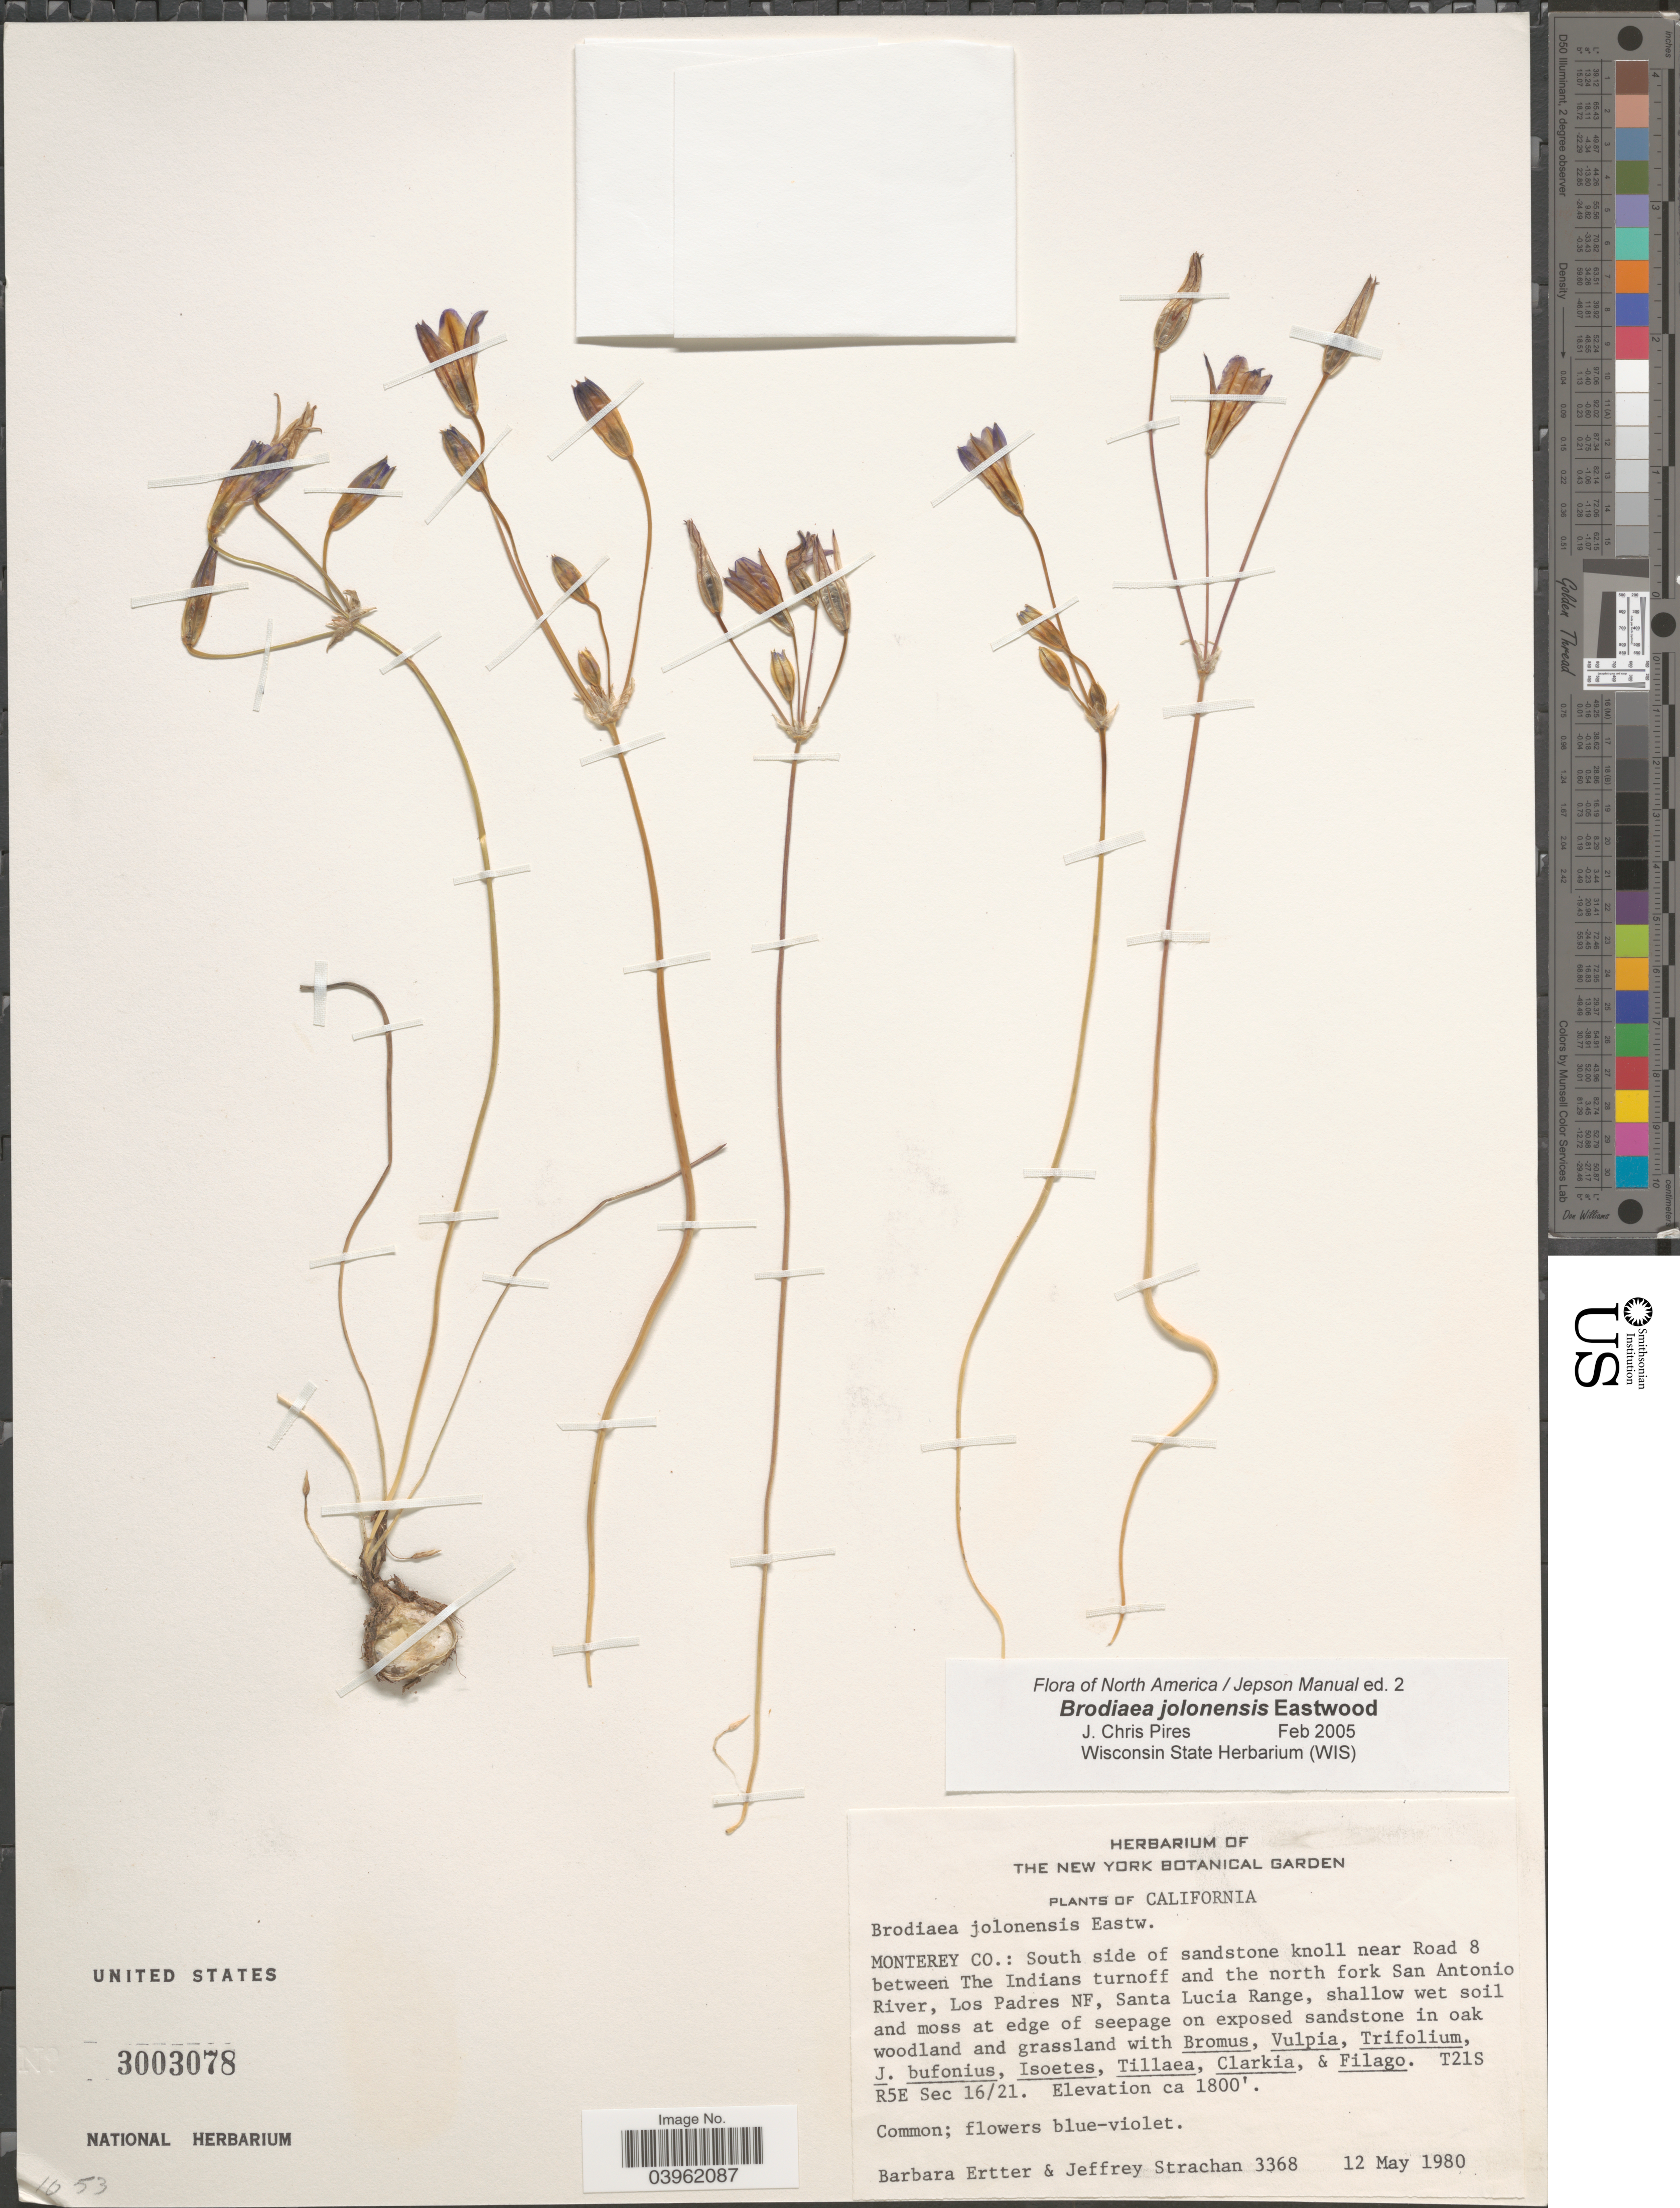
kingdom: Plantae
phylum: Tracheophyta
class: Liliopsida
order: Asparagales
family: Asparagaceae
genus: Brodiaea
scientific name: Brodiaea jolonensis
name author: Eastw.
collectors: B. Ertter & J. Strachan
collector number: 3368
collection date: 1980-05-12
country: United States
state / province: California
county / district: Monterey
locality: Monterey Co.: South side of sandstone knoll near Road 8 between The Indians turnoff and the north fork San Antonio River, Los Padres NF, Santa Lucia Range. T21S R5E Sec 16/21.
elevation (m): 549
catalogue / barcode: US 3003078